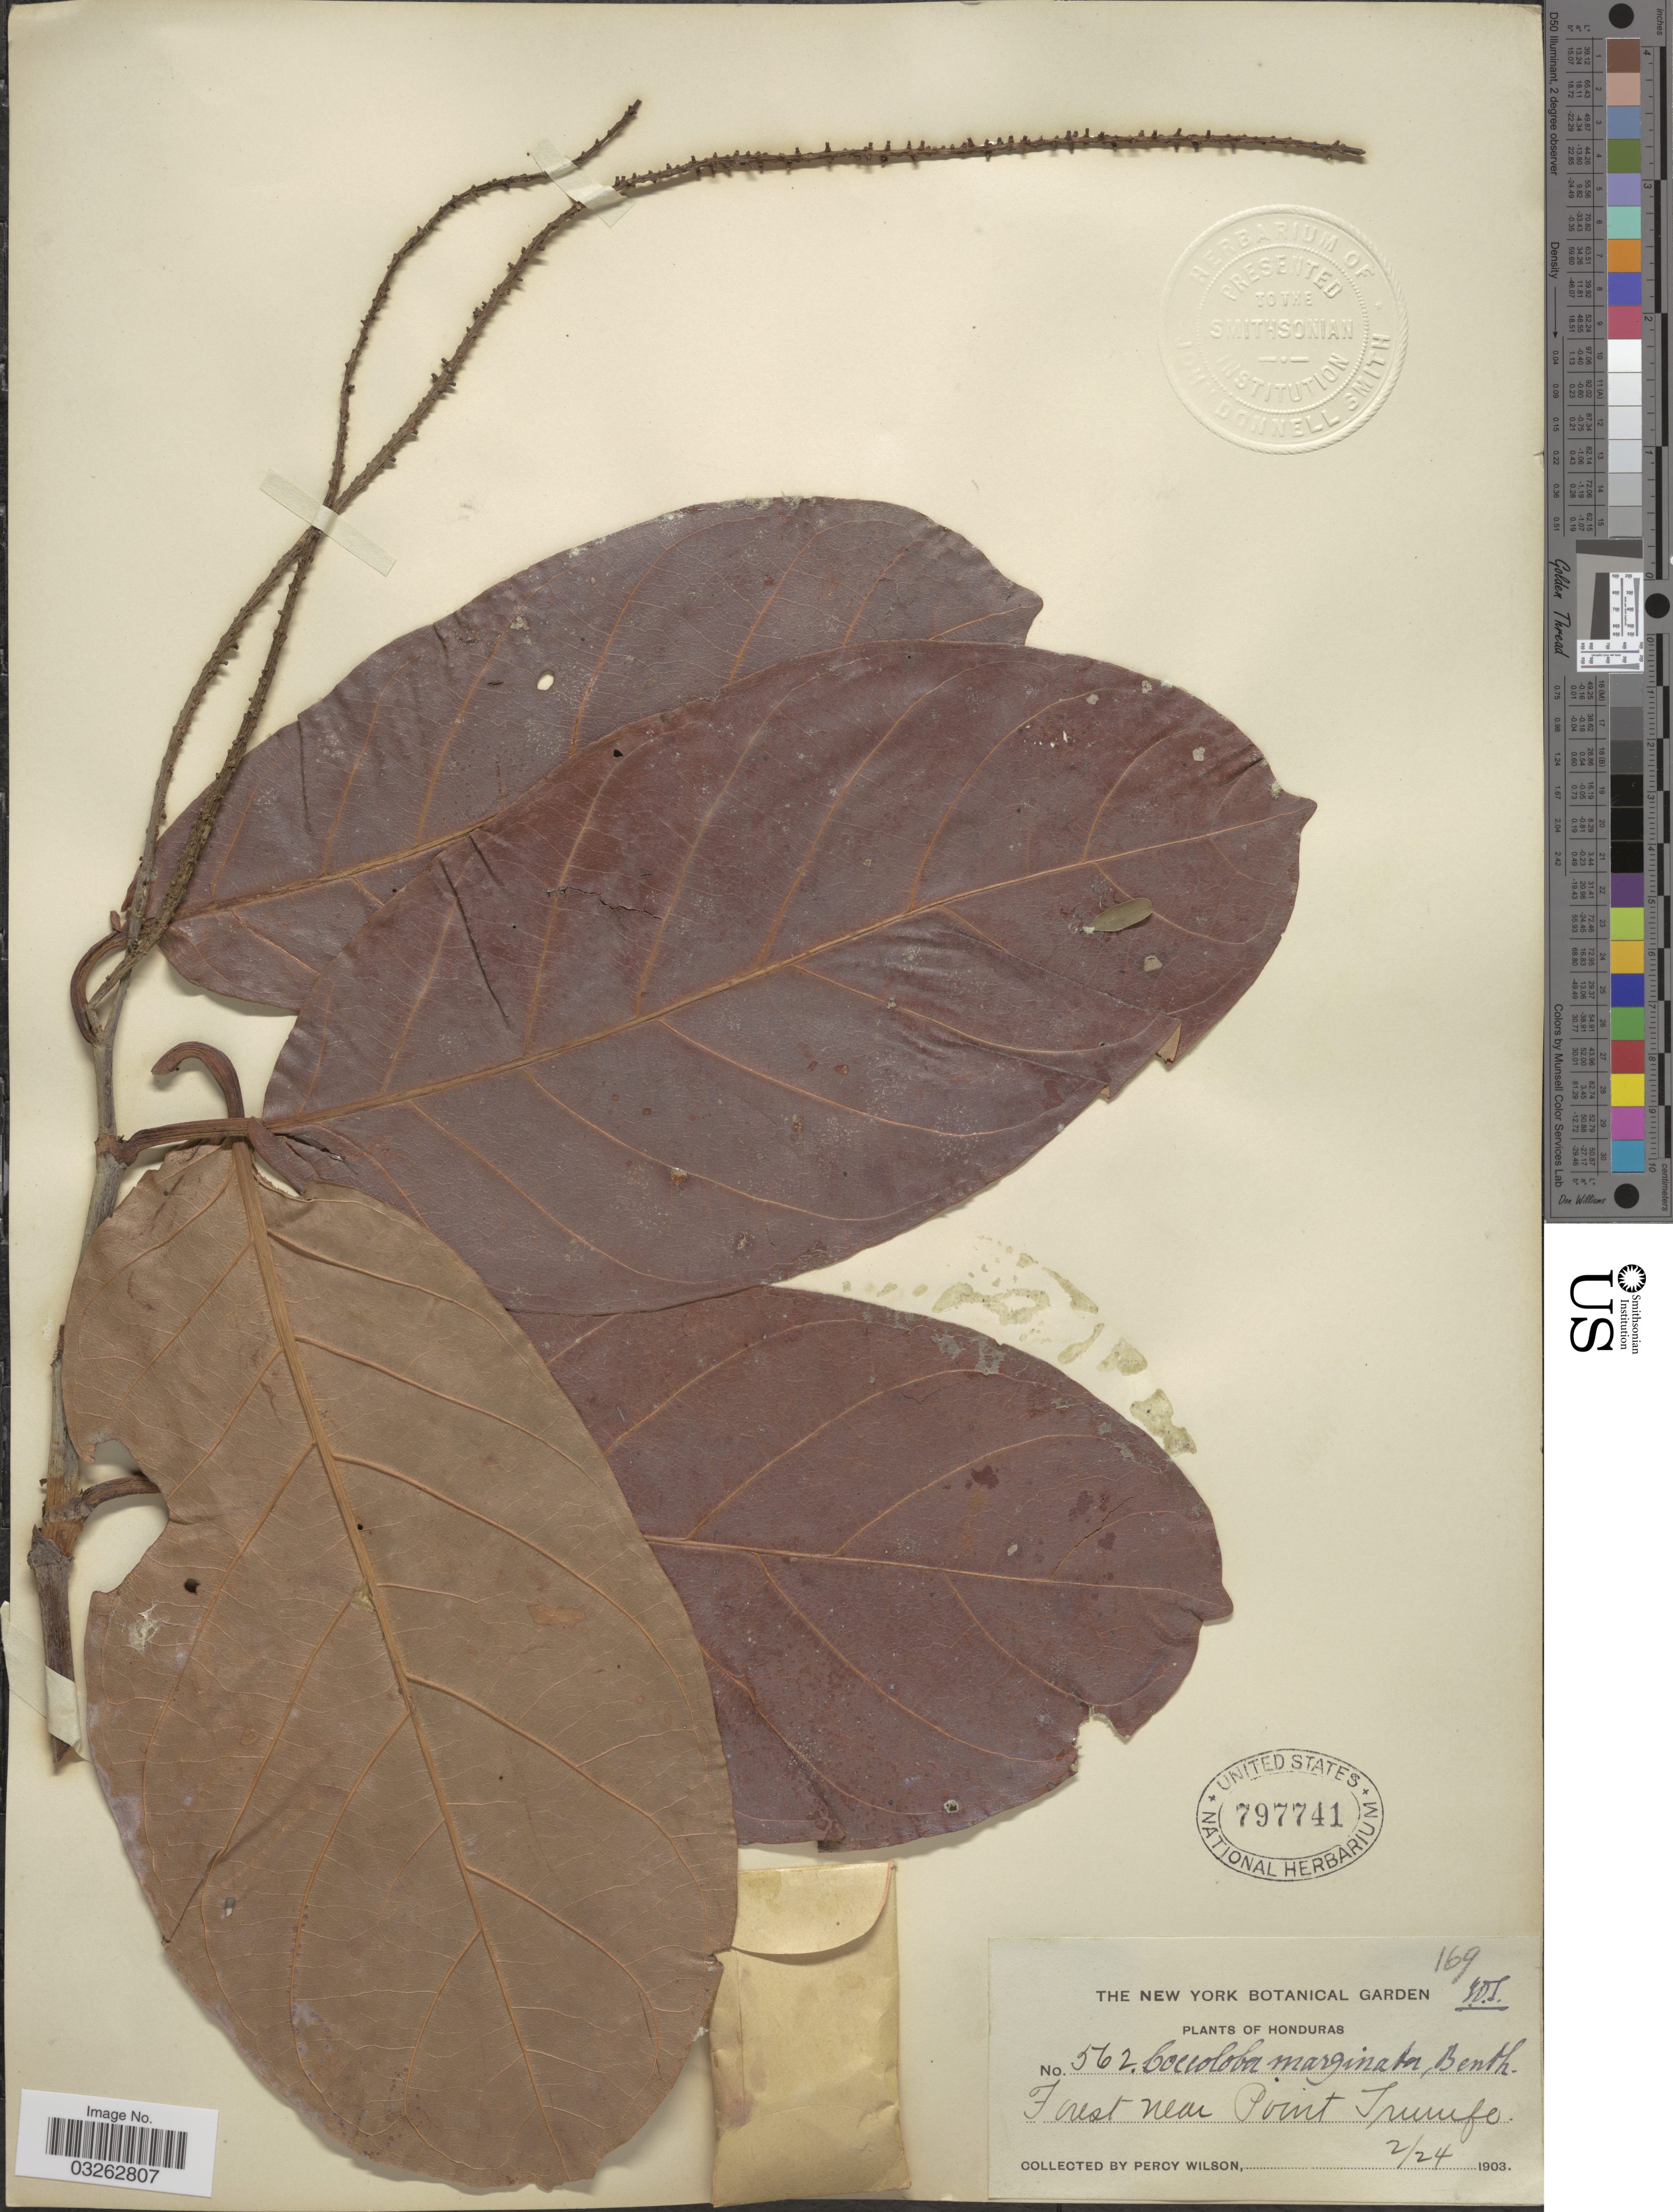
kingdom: Plantae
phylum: Tracheophyta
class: Magnoliopsida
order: Caryophyllales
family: Polygonaceae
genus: Coccoloba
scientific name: Coccoloba hondurensis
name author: Lundell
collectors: P. Wilson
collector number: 562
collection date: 1903-02-24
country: Honduras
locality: Forest near Point Triunfo.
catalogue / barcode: US 797741